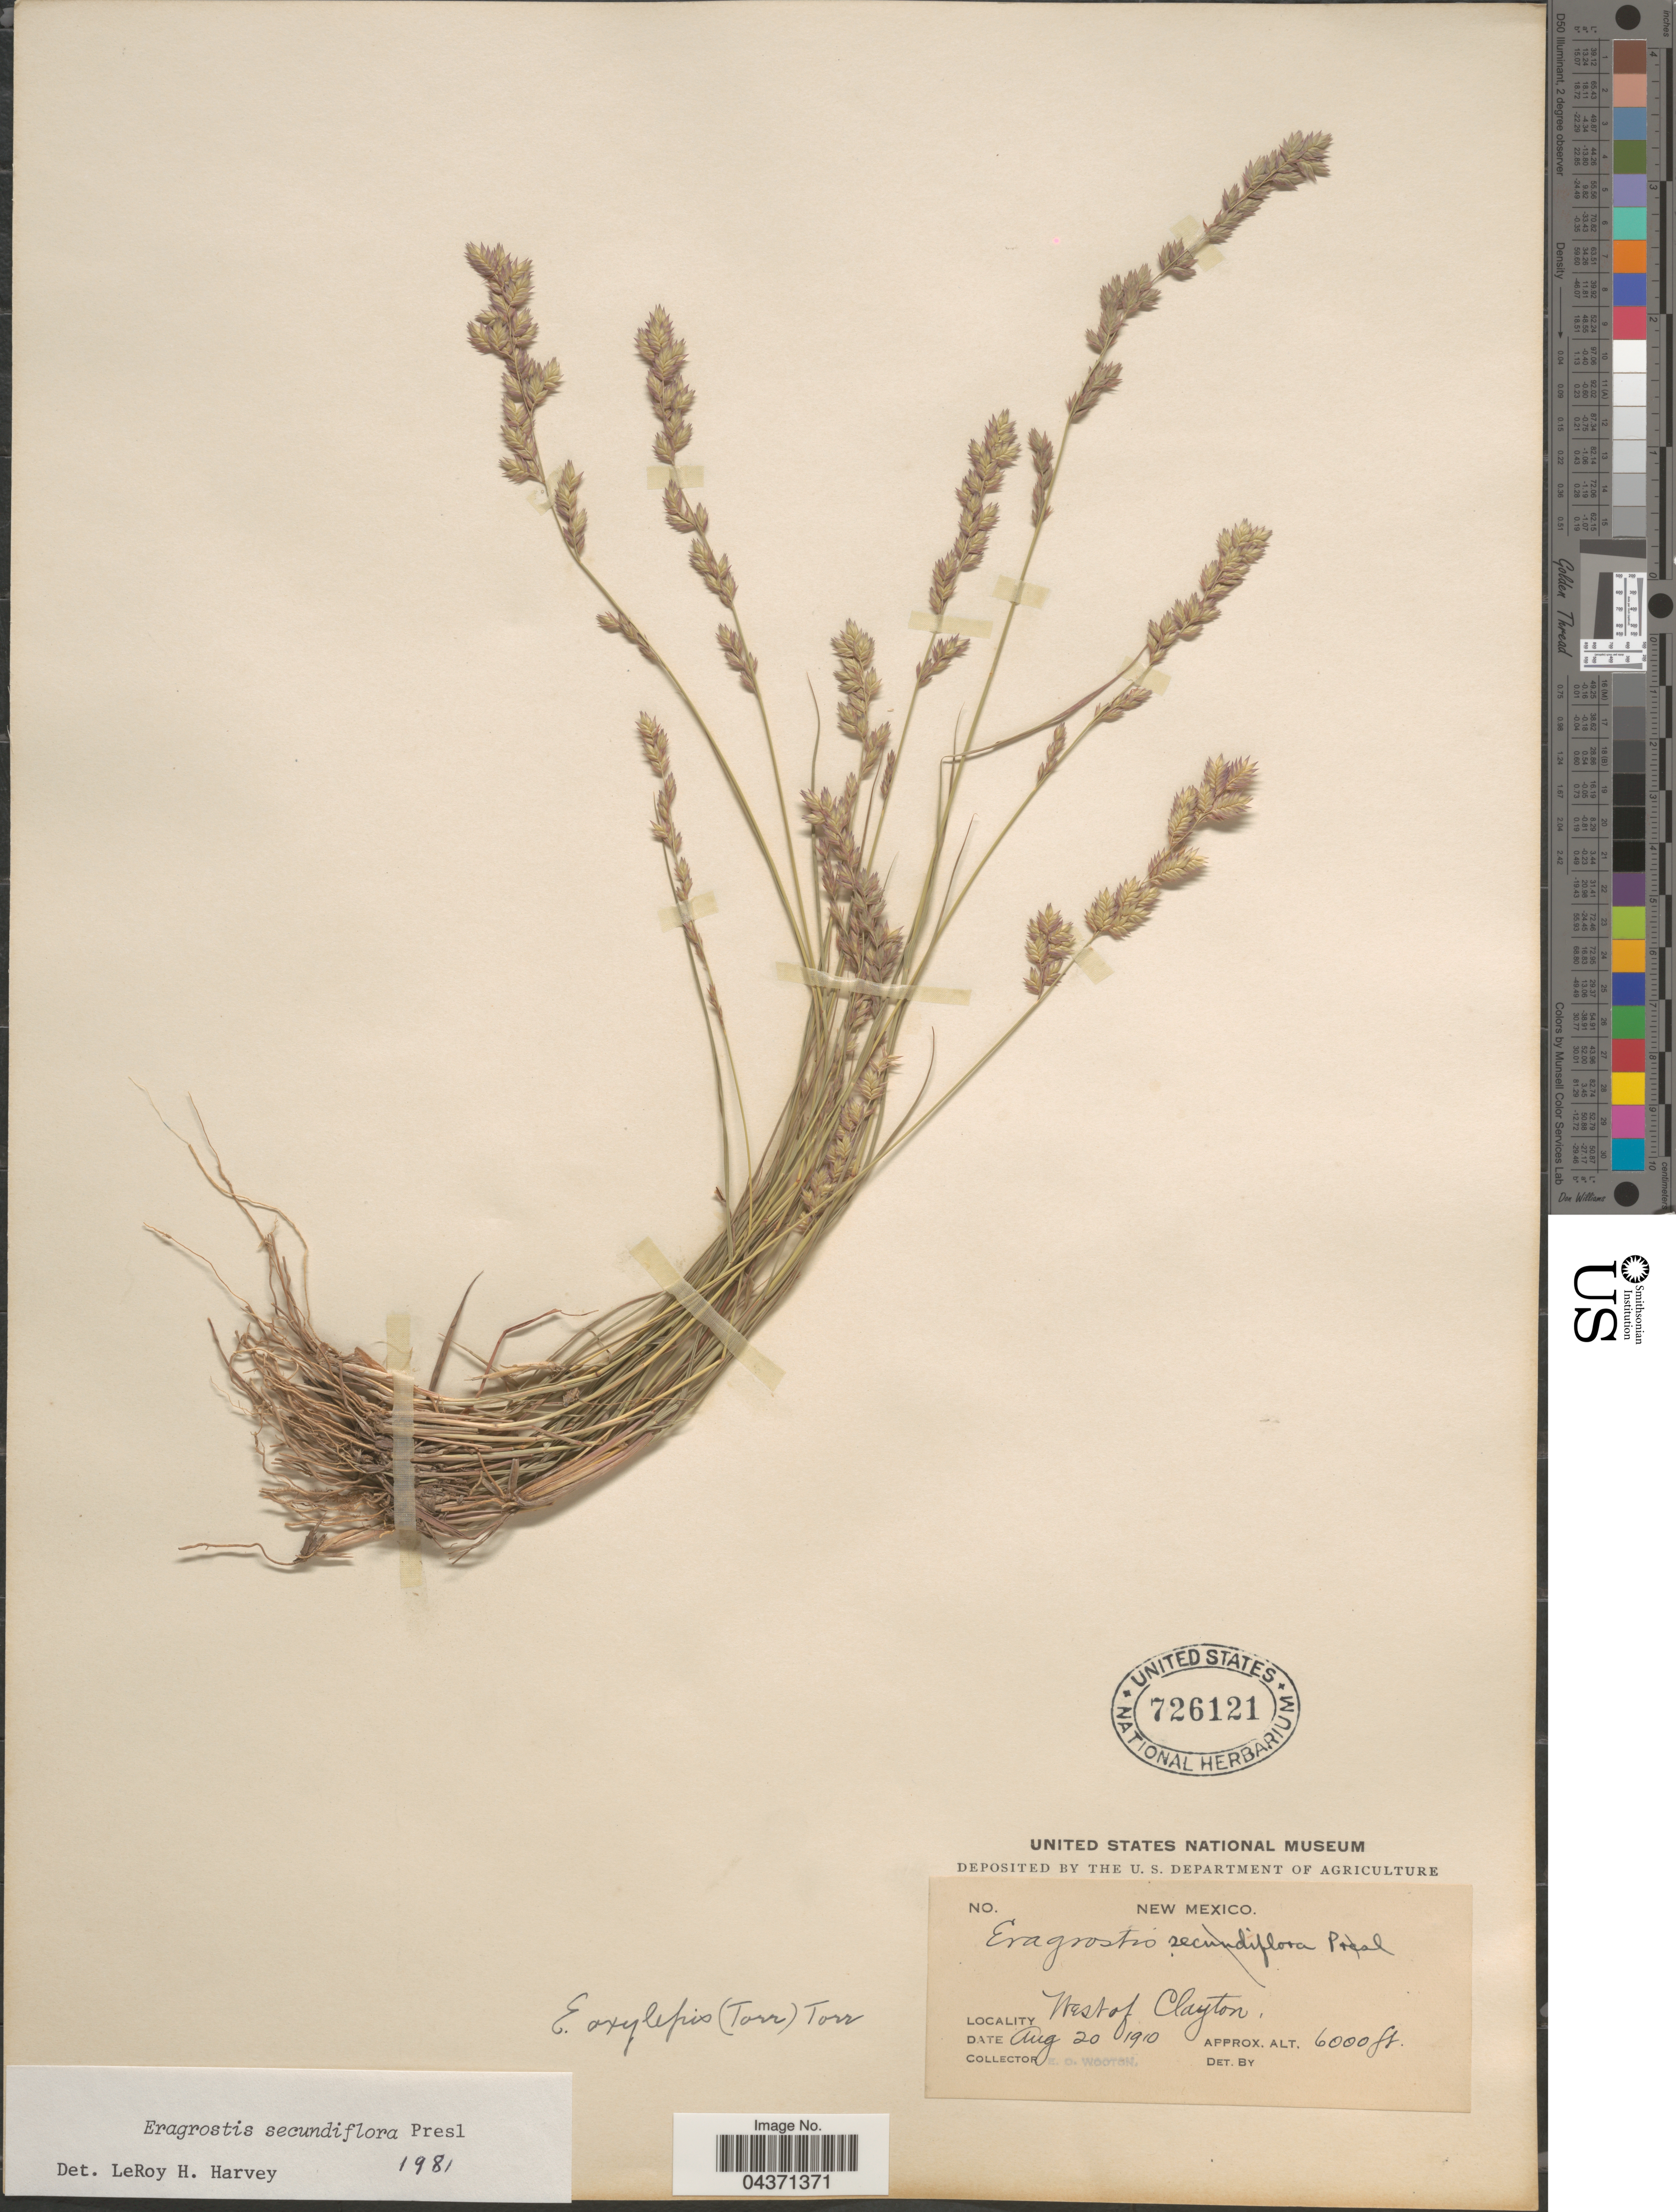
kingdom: Plantae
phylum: Tracheophyta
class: Liliopsida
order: Poales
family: Poaceae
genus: Eragrostis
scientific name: Eragrostis secundiflora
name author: J. Presl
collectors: E. O. Wooton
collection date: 1910-08-20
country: United States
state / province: New Mexico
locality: West of Clayton.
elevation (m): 1829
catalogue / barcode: US 726121